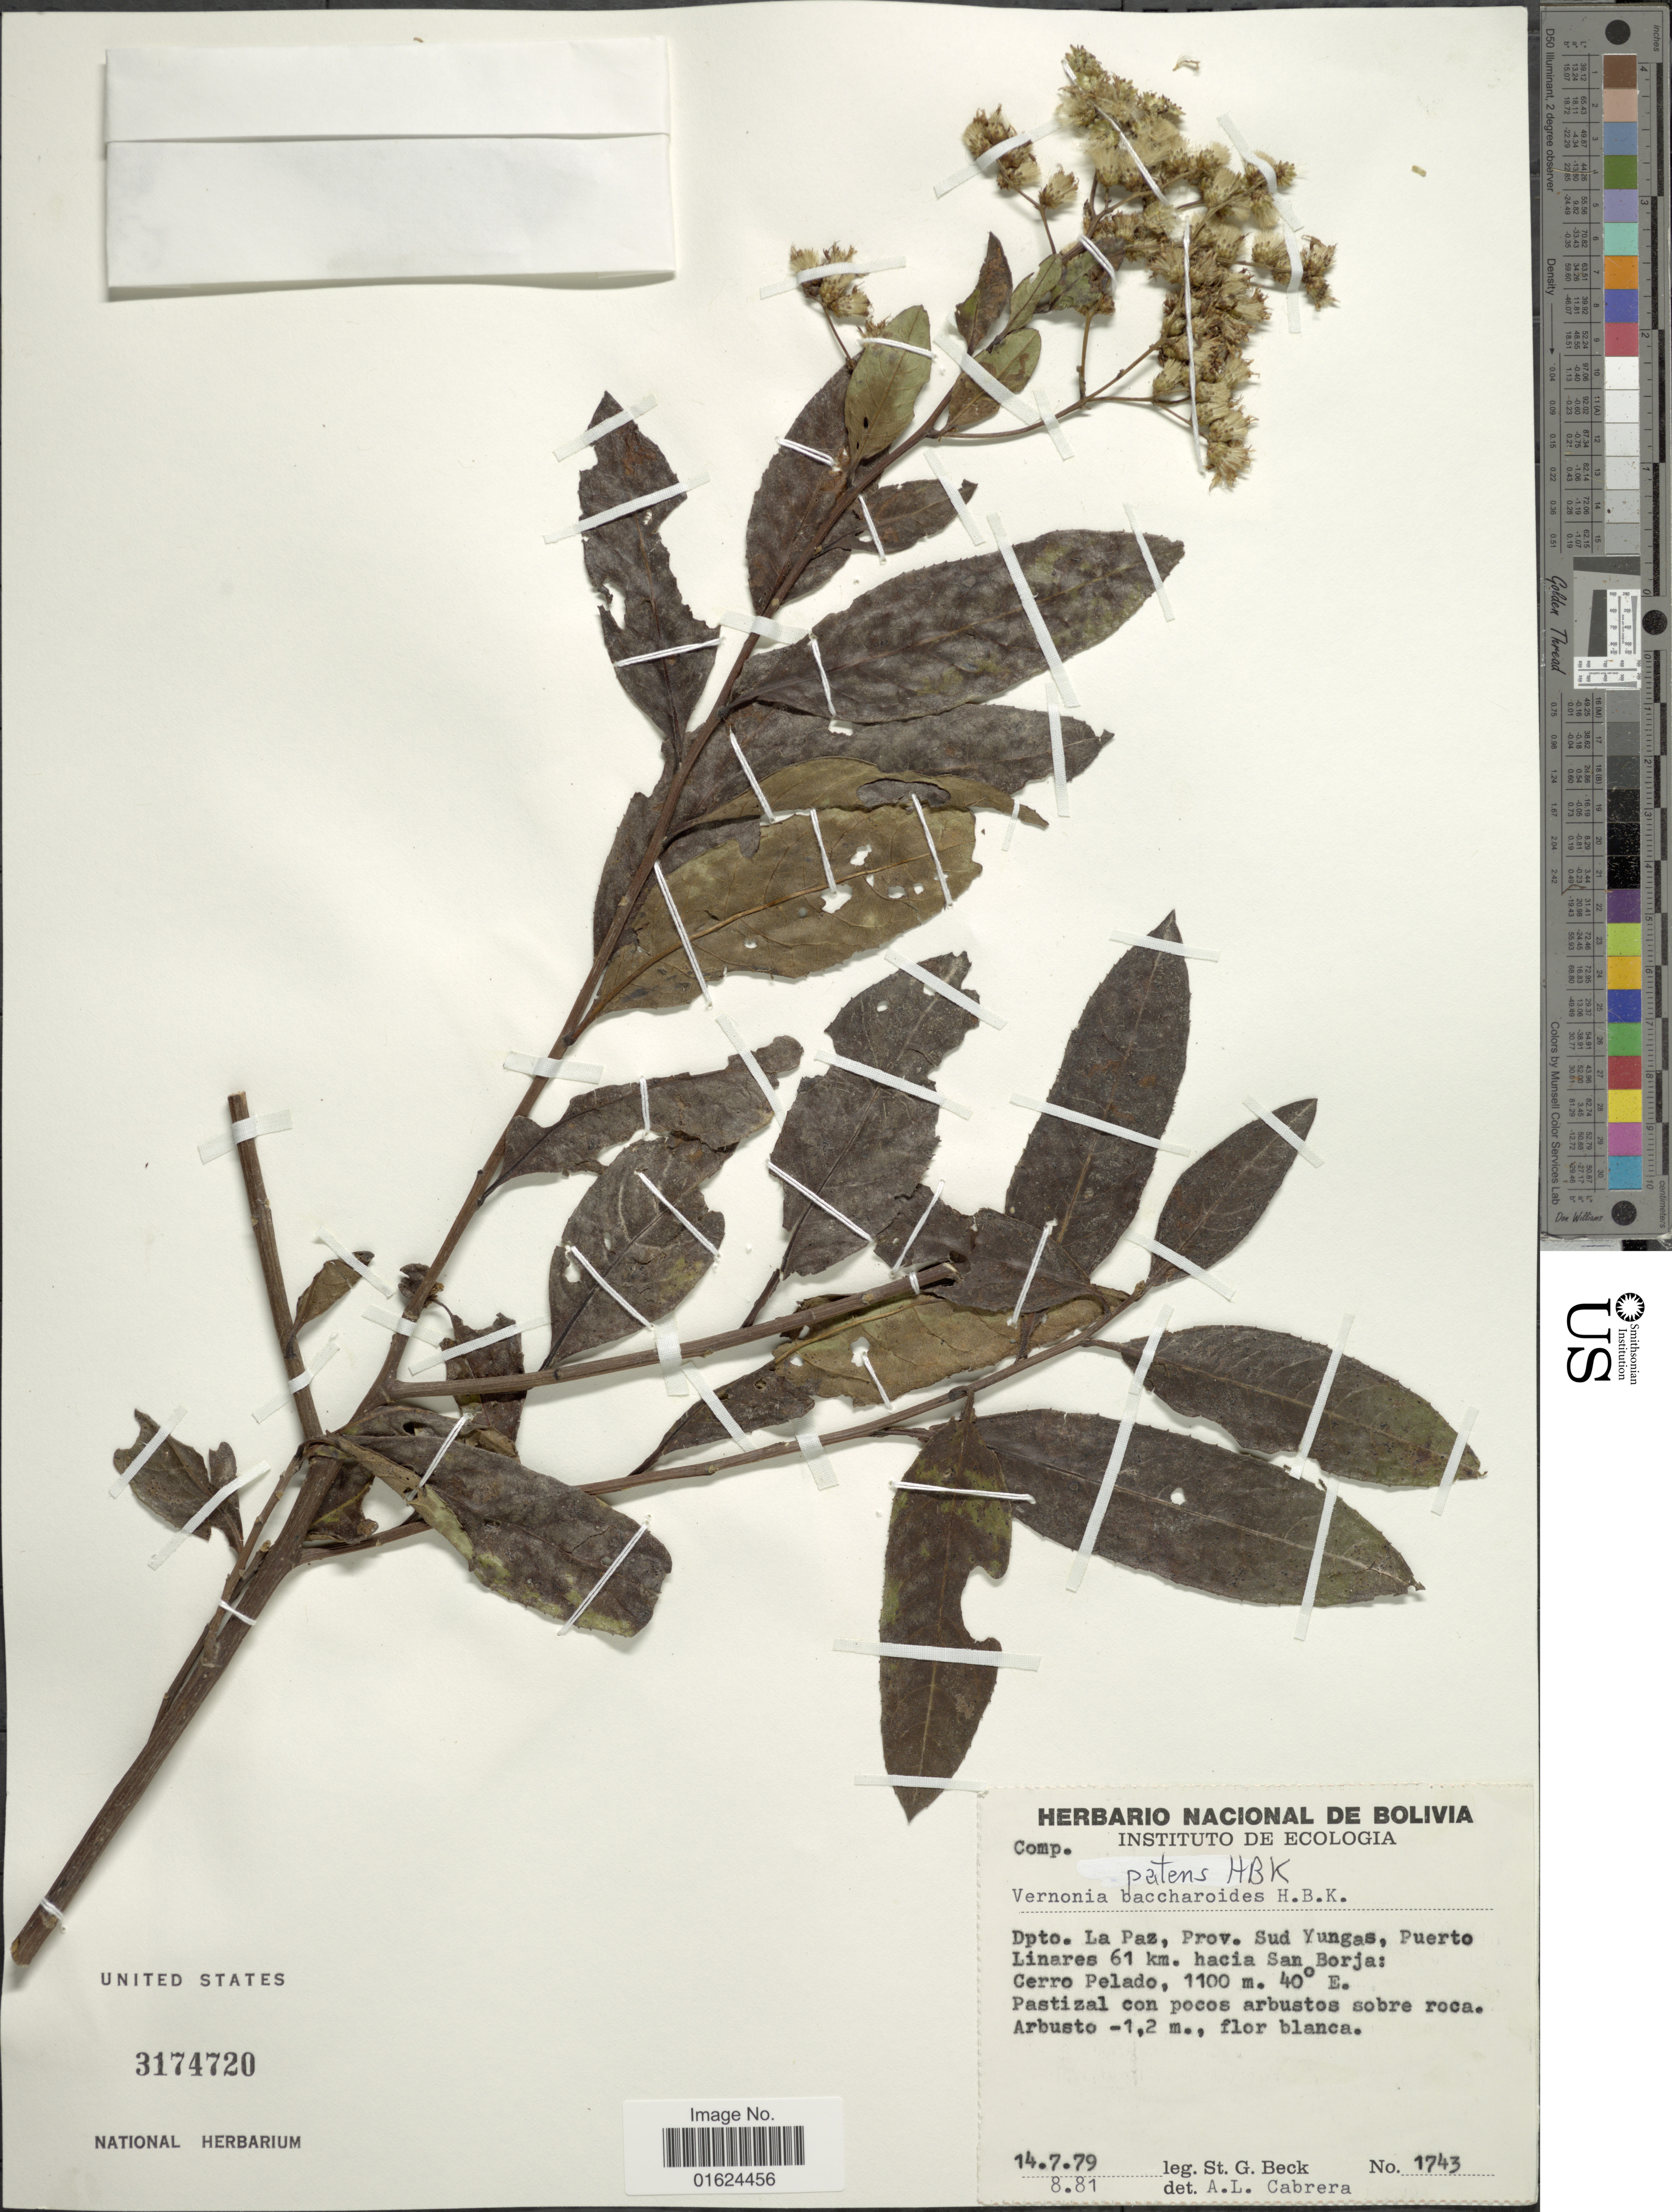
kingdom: Plantae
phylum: Tracheophyta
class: Magnoliopsida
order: Asterales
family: Asteraceae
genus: Vernonanthura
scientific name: Vernonanthura patens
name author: (Kunth) H. Rob.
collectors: S. G. Beck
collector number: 1743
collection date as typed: Transcribed d/m/y: 14/7/79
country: Bolivia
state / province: La Paz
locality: Dpto La Paz, Prov. Sud Yungas, Puerto Linares 61 km hacia San Borja; Cerro Pelado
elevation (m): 1100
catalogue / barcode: US 3174720